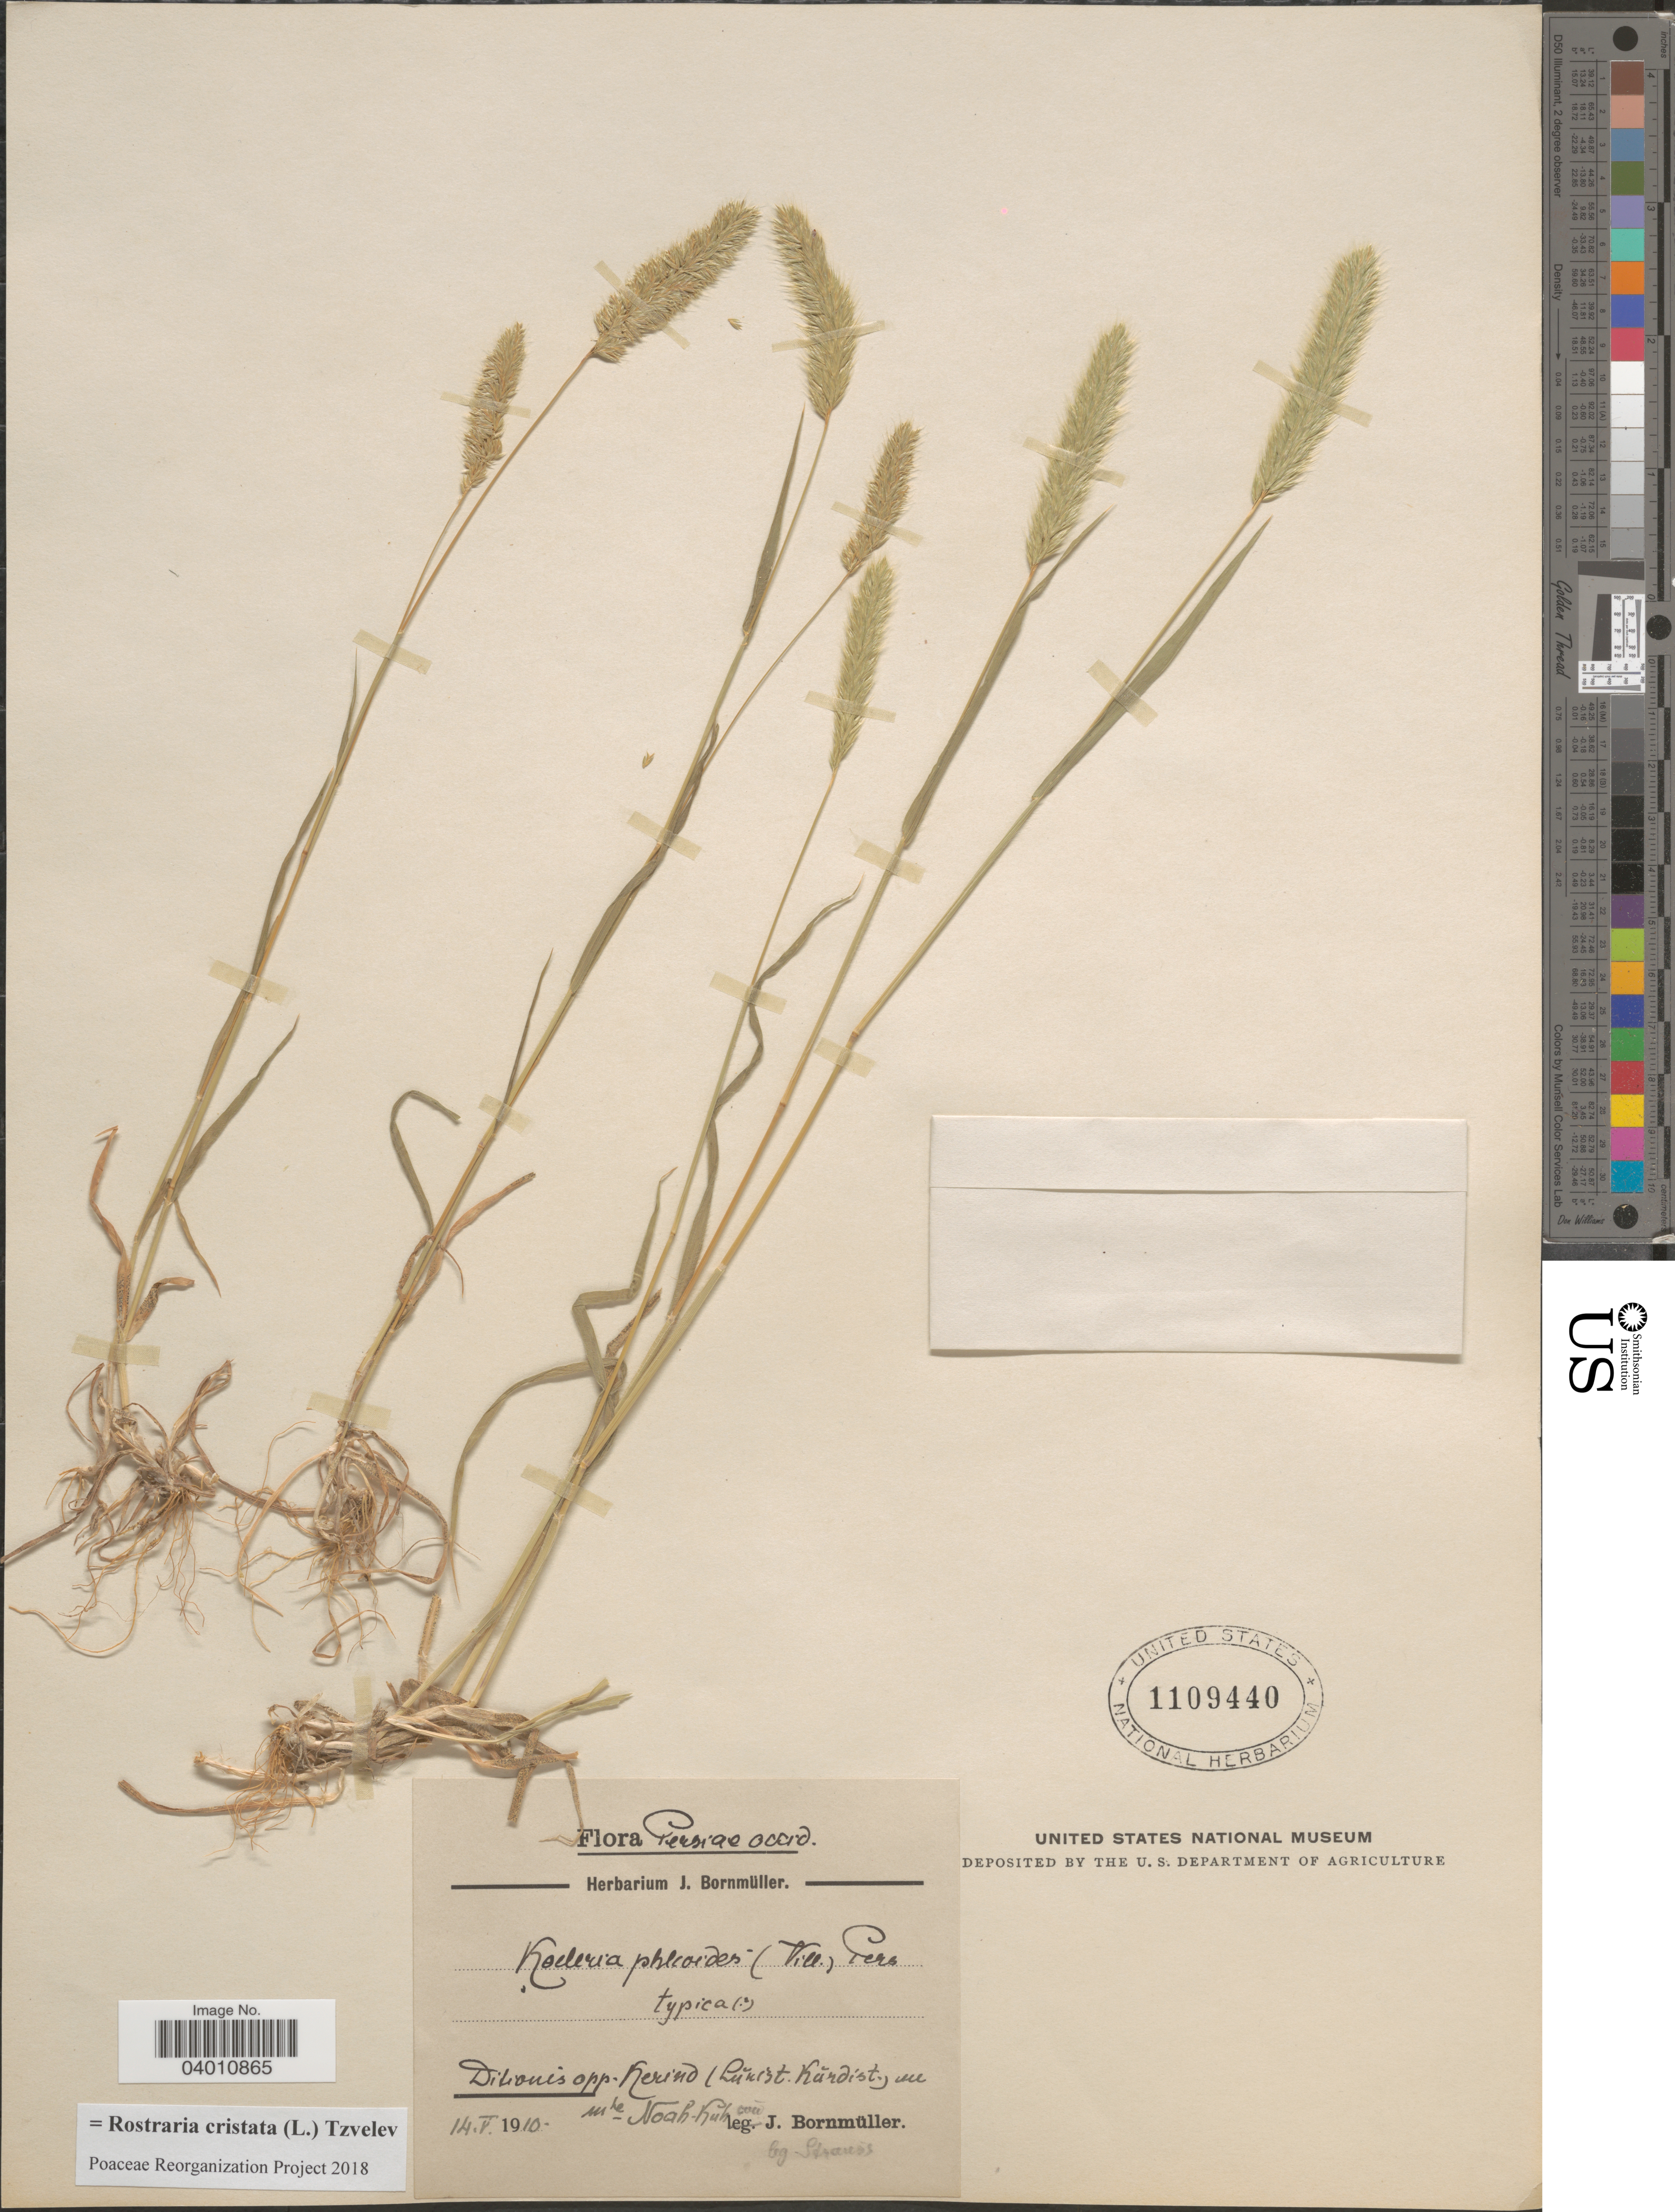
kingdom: Plantae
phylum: Tracheophyta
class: Liliopsida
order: Poales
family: Poaceae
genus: Rostraria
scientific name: Rostraria cristata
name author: (L.) Tzvelev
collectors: -. Strauss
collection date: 1910-05-14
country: Iran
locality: Persiae occid. Ditionis opp. Kerind [interpreted] (Lûrist [interpreted] Kûrdist., in [interpreted] mte Noah-Kuhvoa [interpreted]).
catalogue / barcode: US 1109440